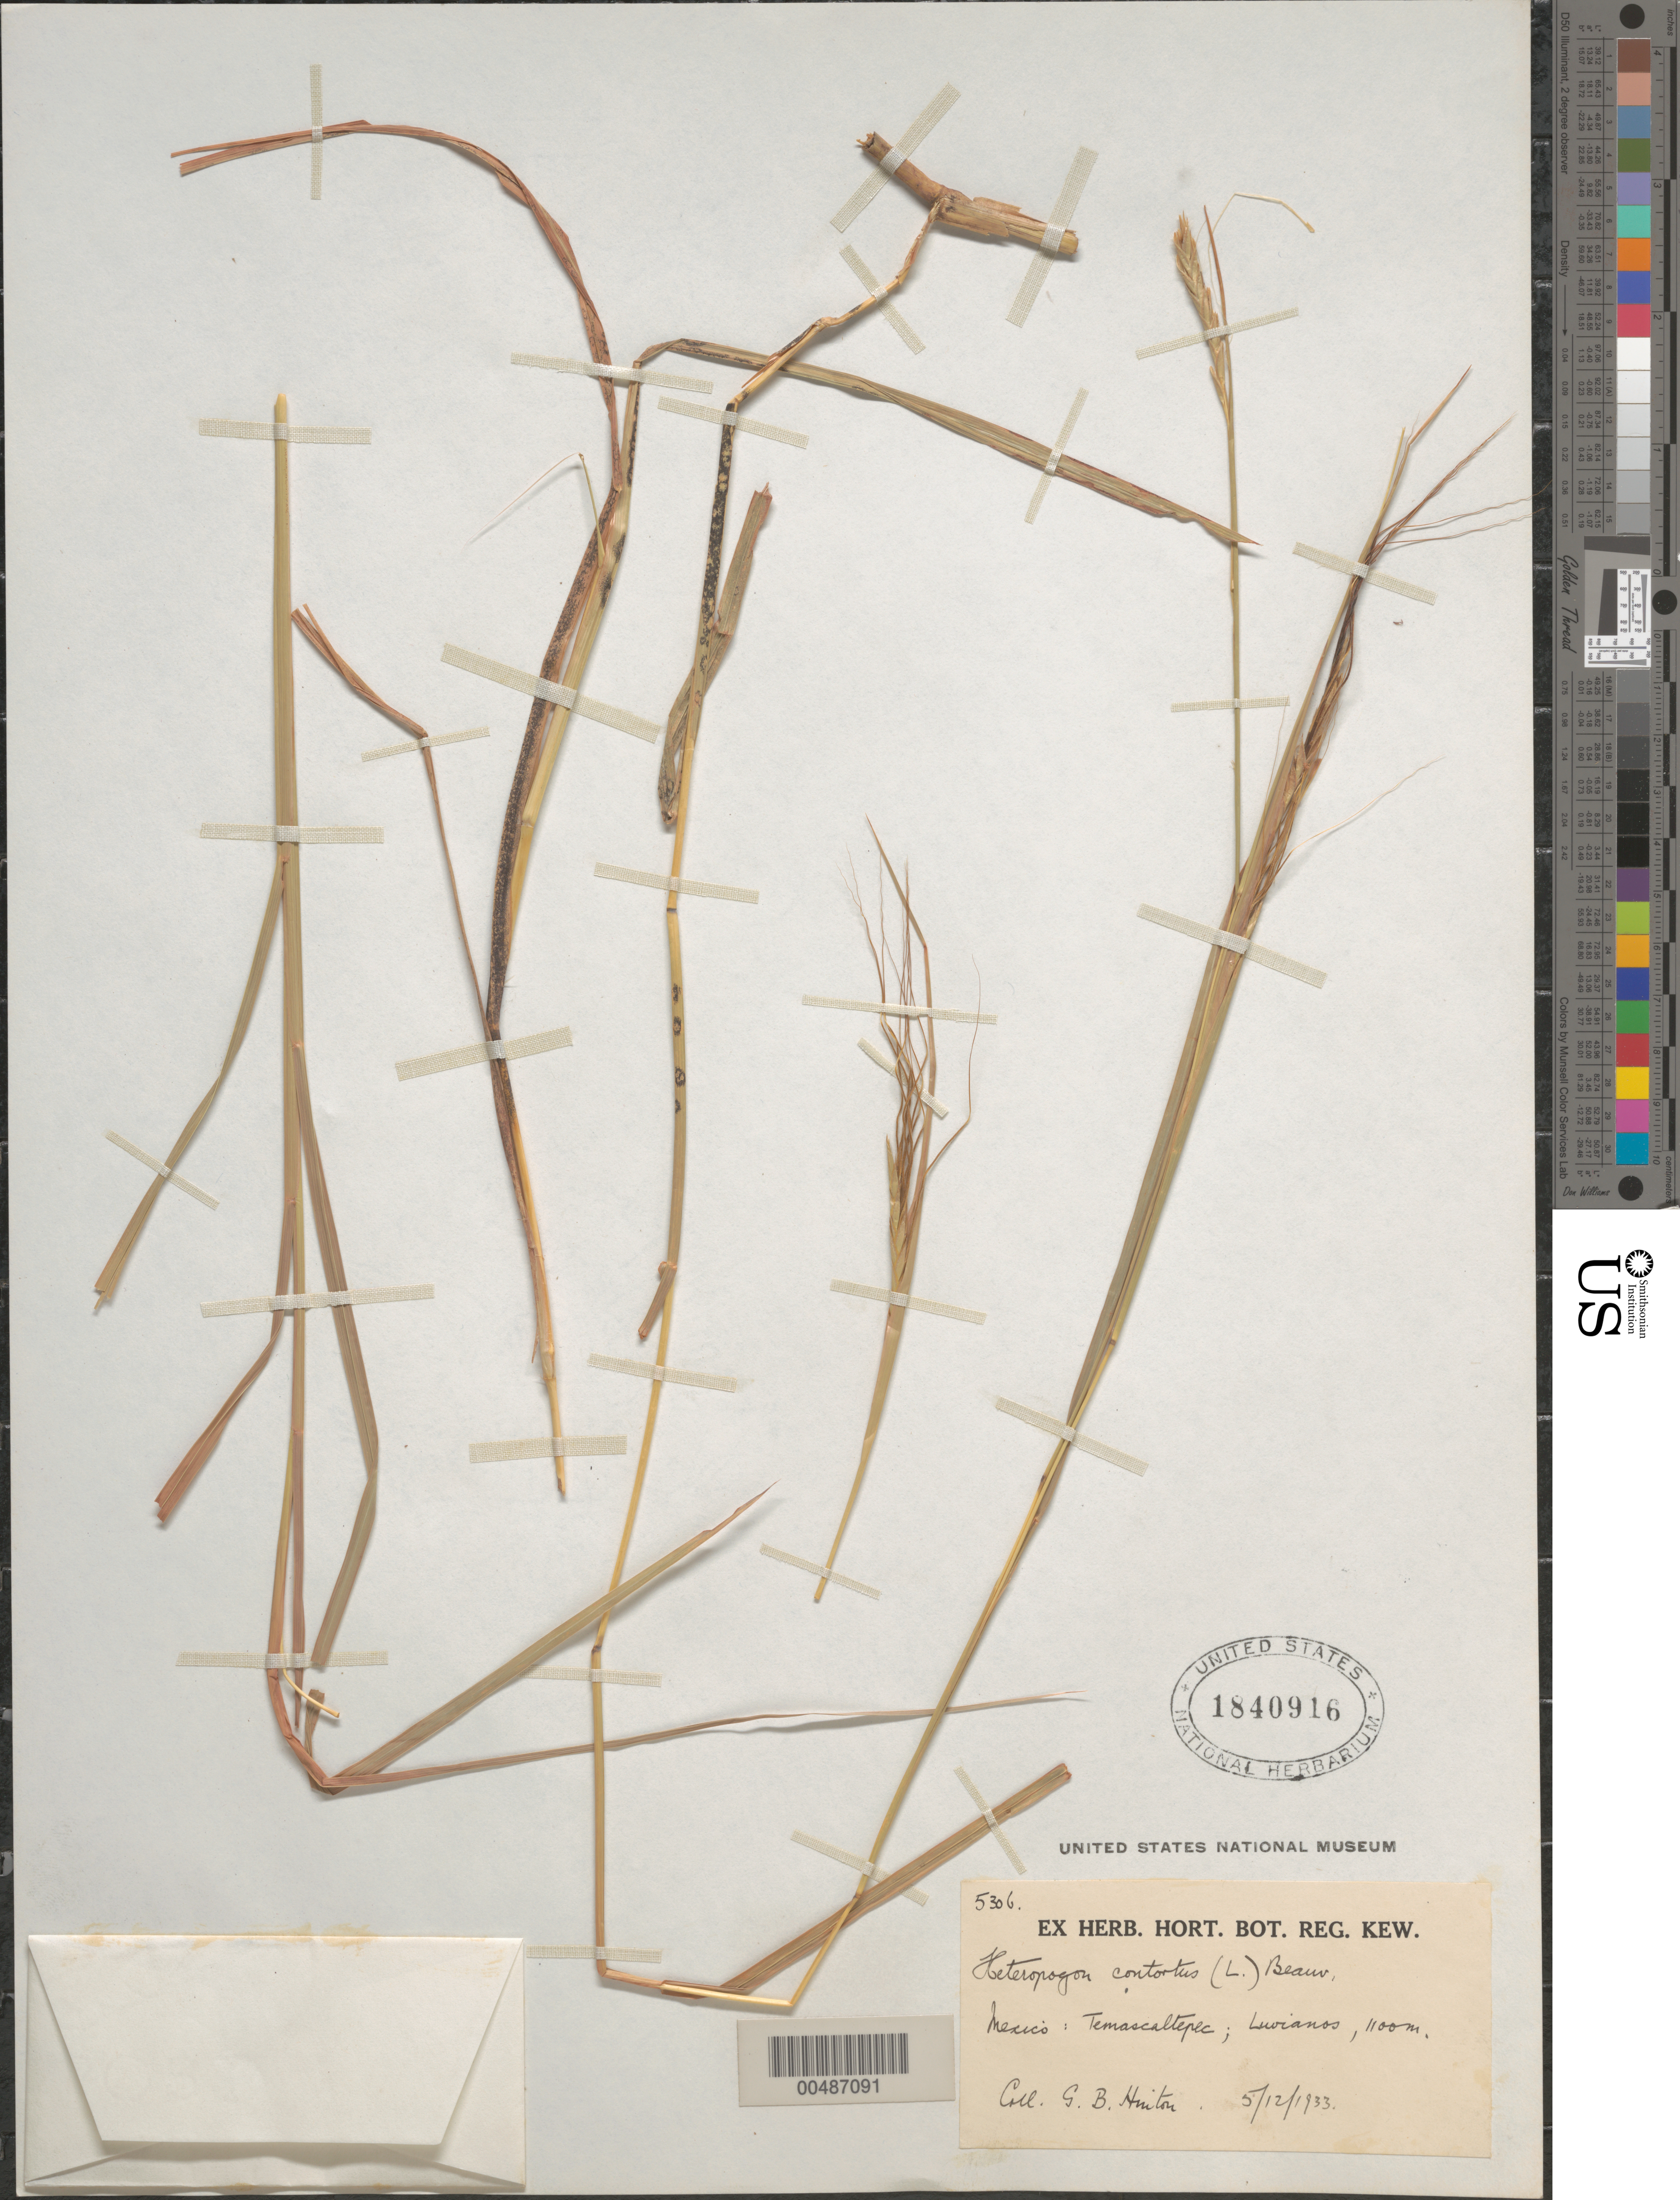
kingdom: Plantae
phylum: Tracheophyta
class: Liliopsida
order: Poales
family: Poaceae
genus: Heteropogon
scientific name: Heteropogon contortus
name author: (L.) P. Beauv. ex Roem. & Schult.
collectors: G. B. Hinton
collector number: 5306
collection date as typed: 12 May 1933 or 5 Dec 1933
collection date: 1933-05-12 or 1933-12-05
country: Mexico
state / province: México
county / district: Temascaltepec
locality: Temascaltepec, Luvianos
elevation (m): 1100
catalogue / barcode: US 1840916